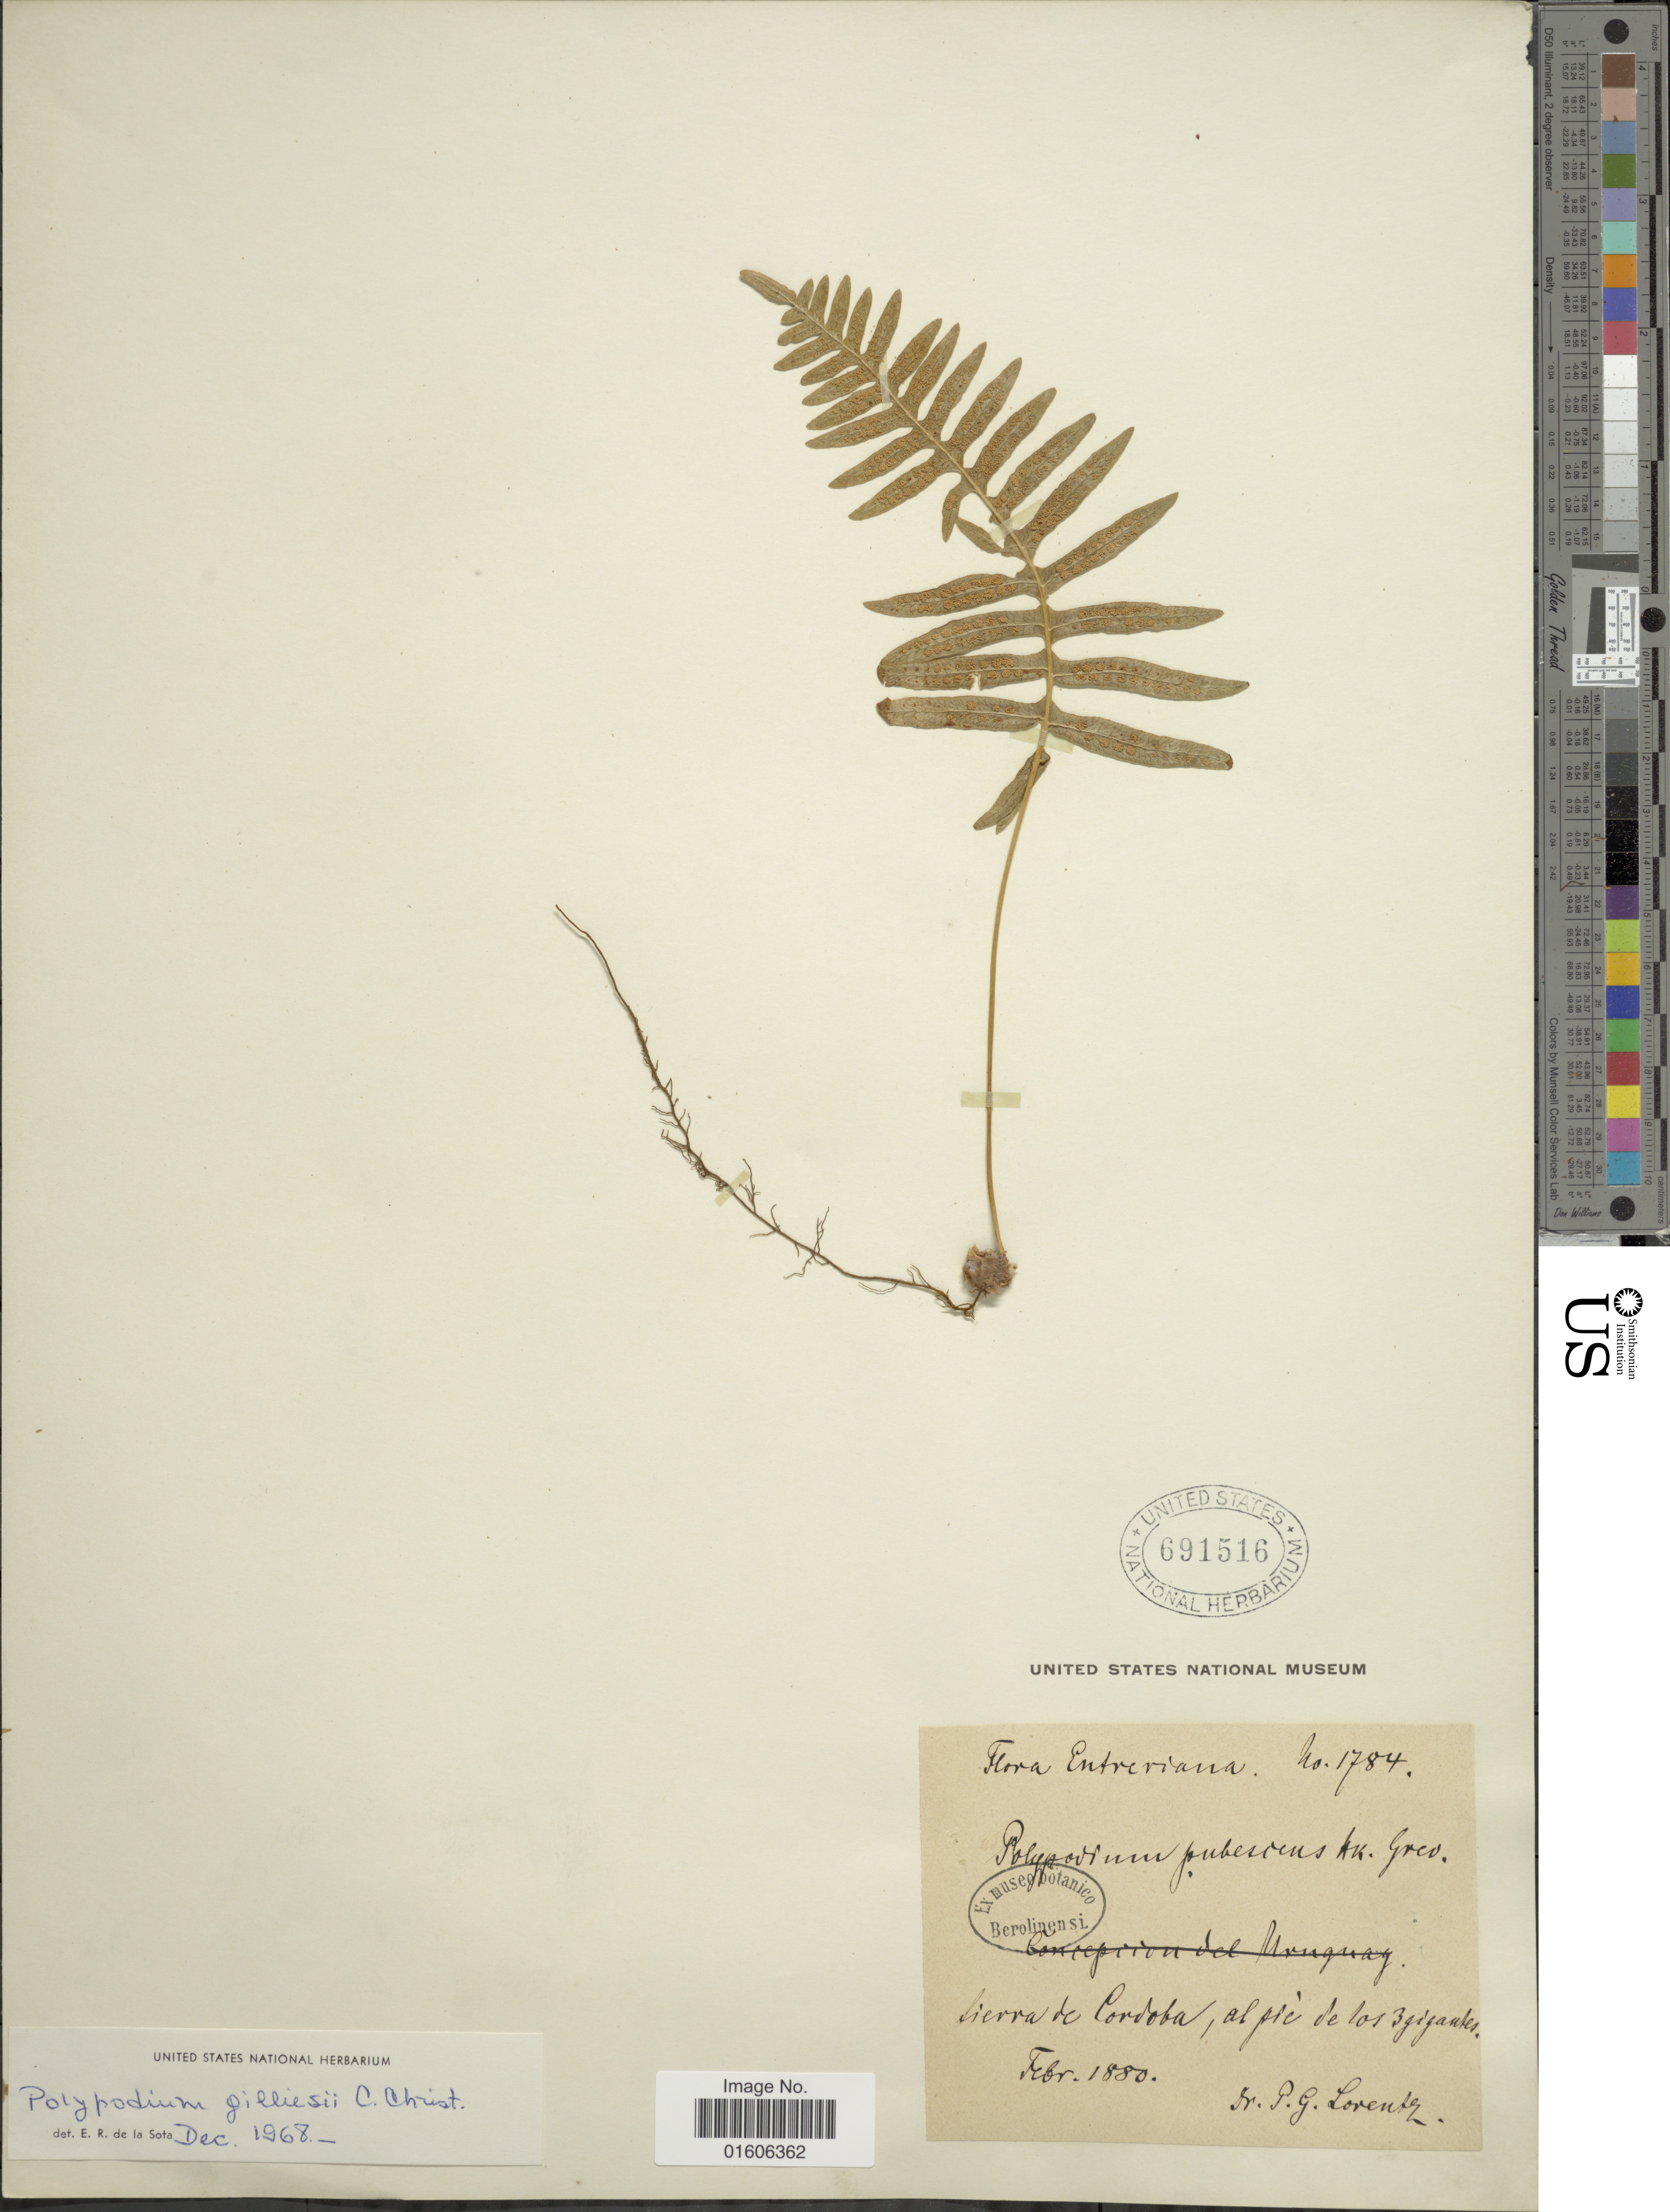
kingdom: Plantae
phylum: Tracheophyta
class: Polypodiopsida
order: Polypodiales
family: Polypodiaceae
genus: Serpocaulon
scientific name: Serpocaulon gilliesii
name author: (C. Chr.) A.R. Sm.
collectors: P. G. Lorentz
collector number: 1784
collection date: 1880-02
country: Argentina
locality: Entreriana. Sierra de Cordoba, al pic de los 3 gigantes.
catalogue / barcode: US 691516